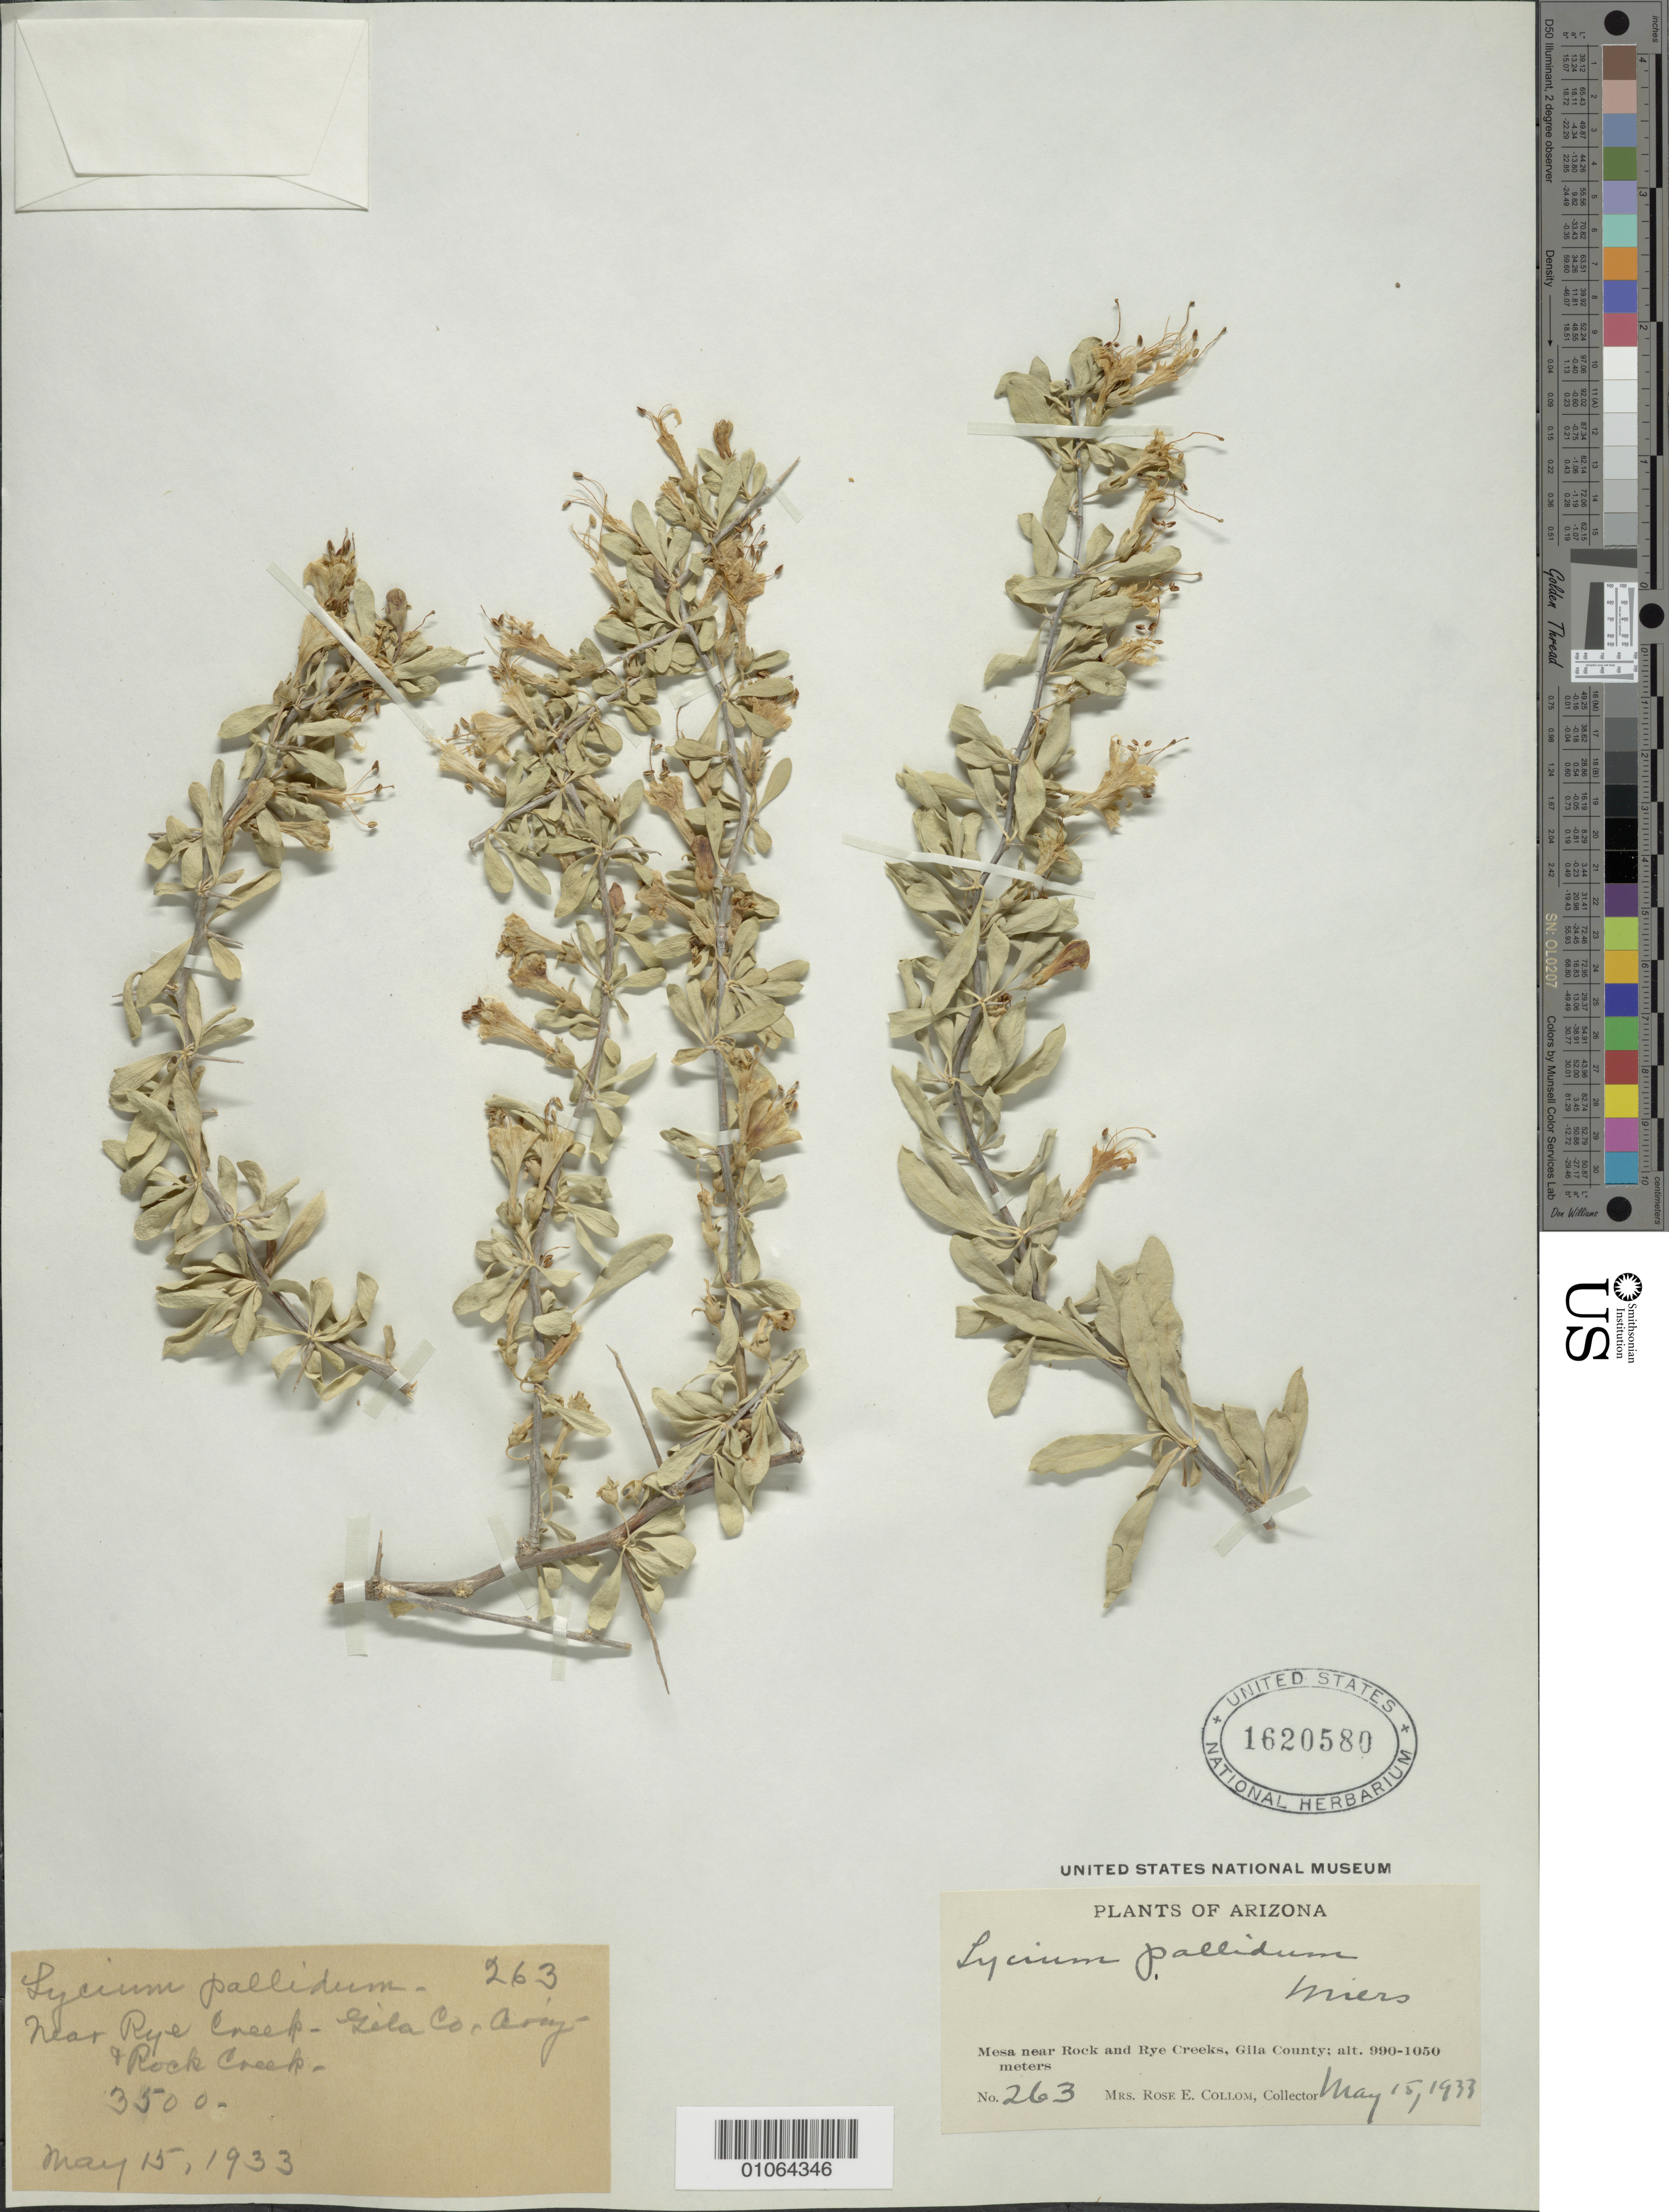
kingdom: Plantae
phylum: Tracheophyta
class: Magnoliopsida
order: Solanales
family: Solanaceae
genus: Lycium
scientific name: Lycium pallidum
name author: Miers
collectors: R. E. Collom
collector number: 263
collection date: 1933-05-15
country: United States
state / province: Arizona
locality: Mesa near Rock and Rye Creeks, Gila County.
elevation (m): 990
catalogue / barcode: US 1620580